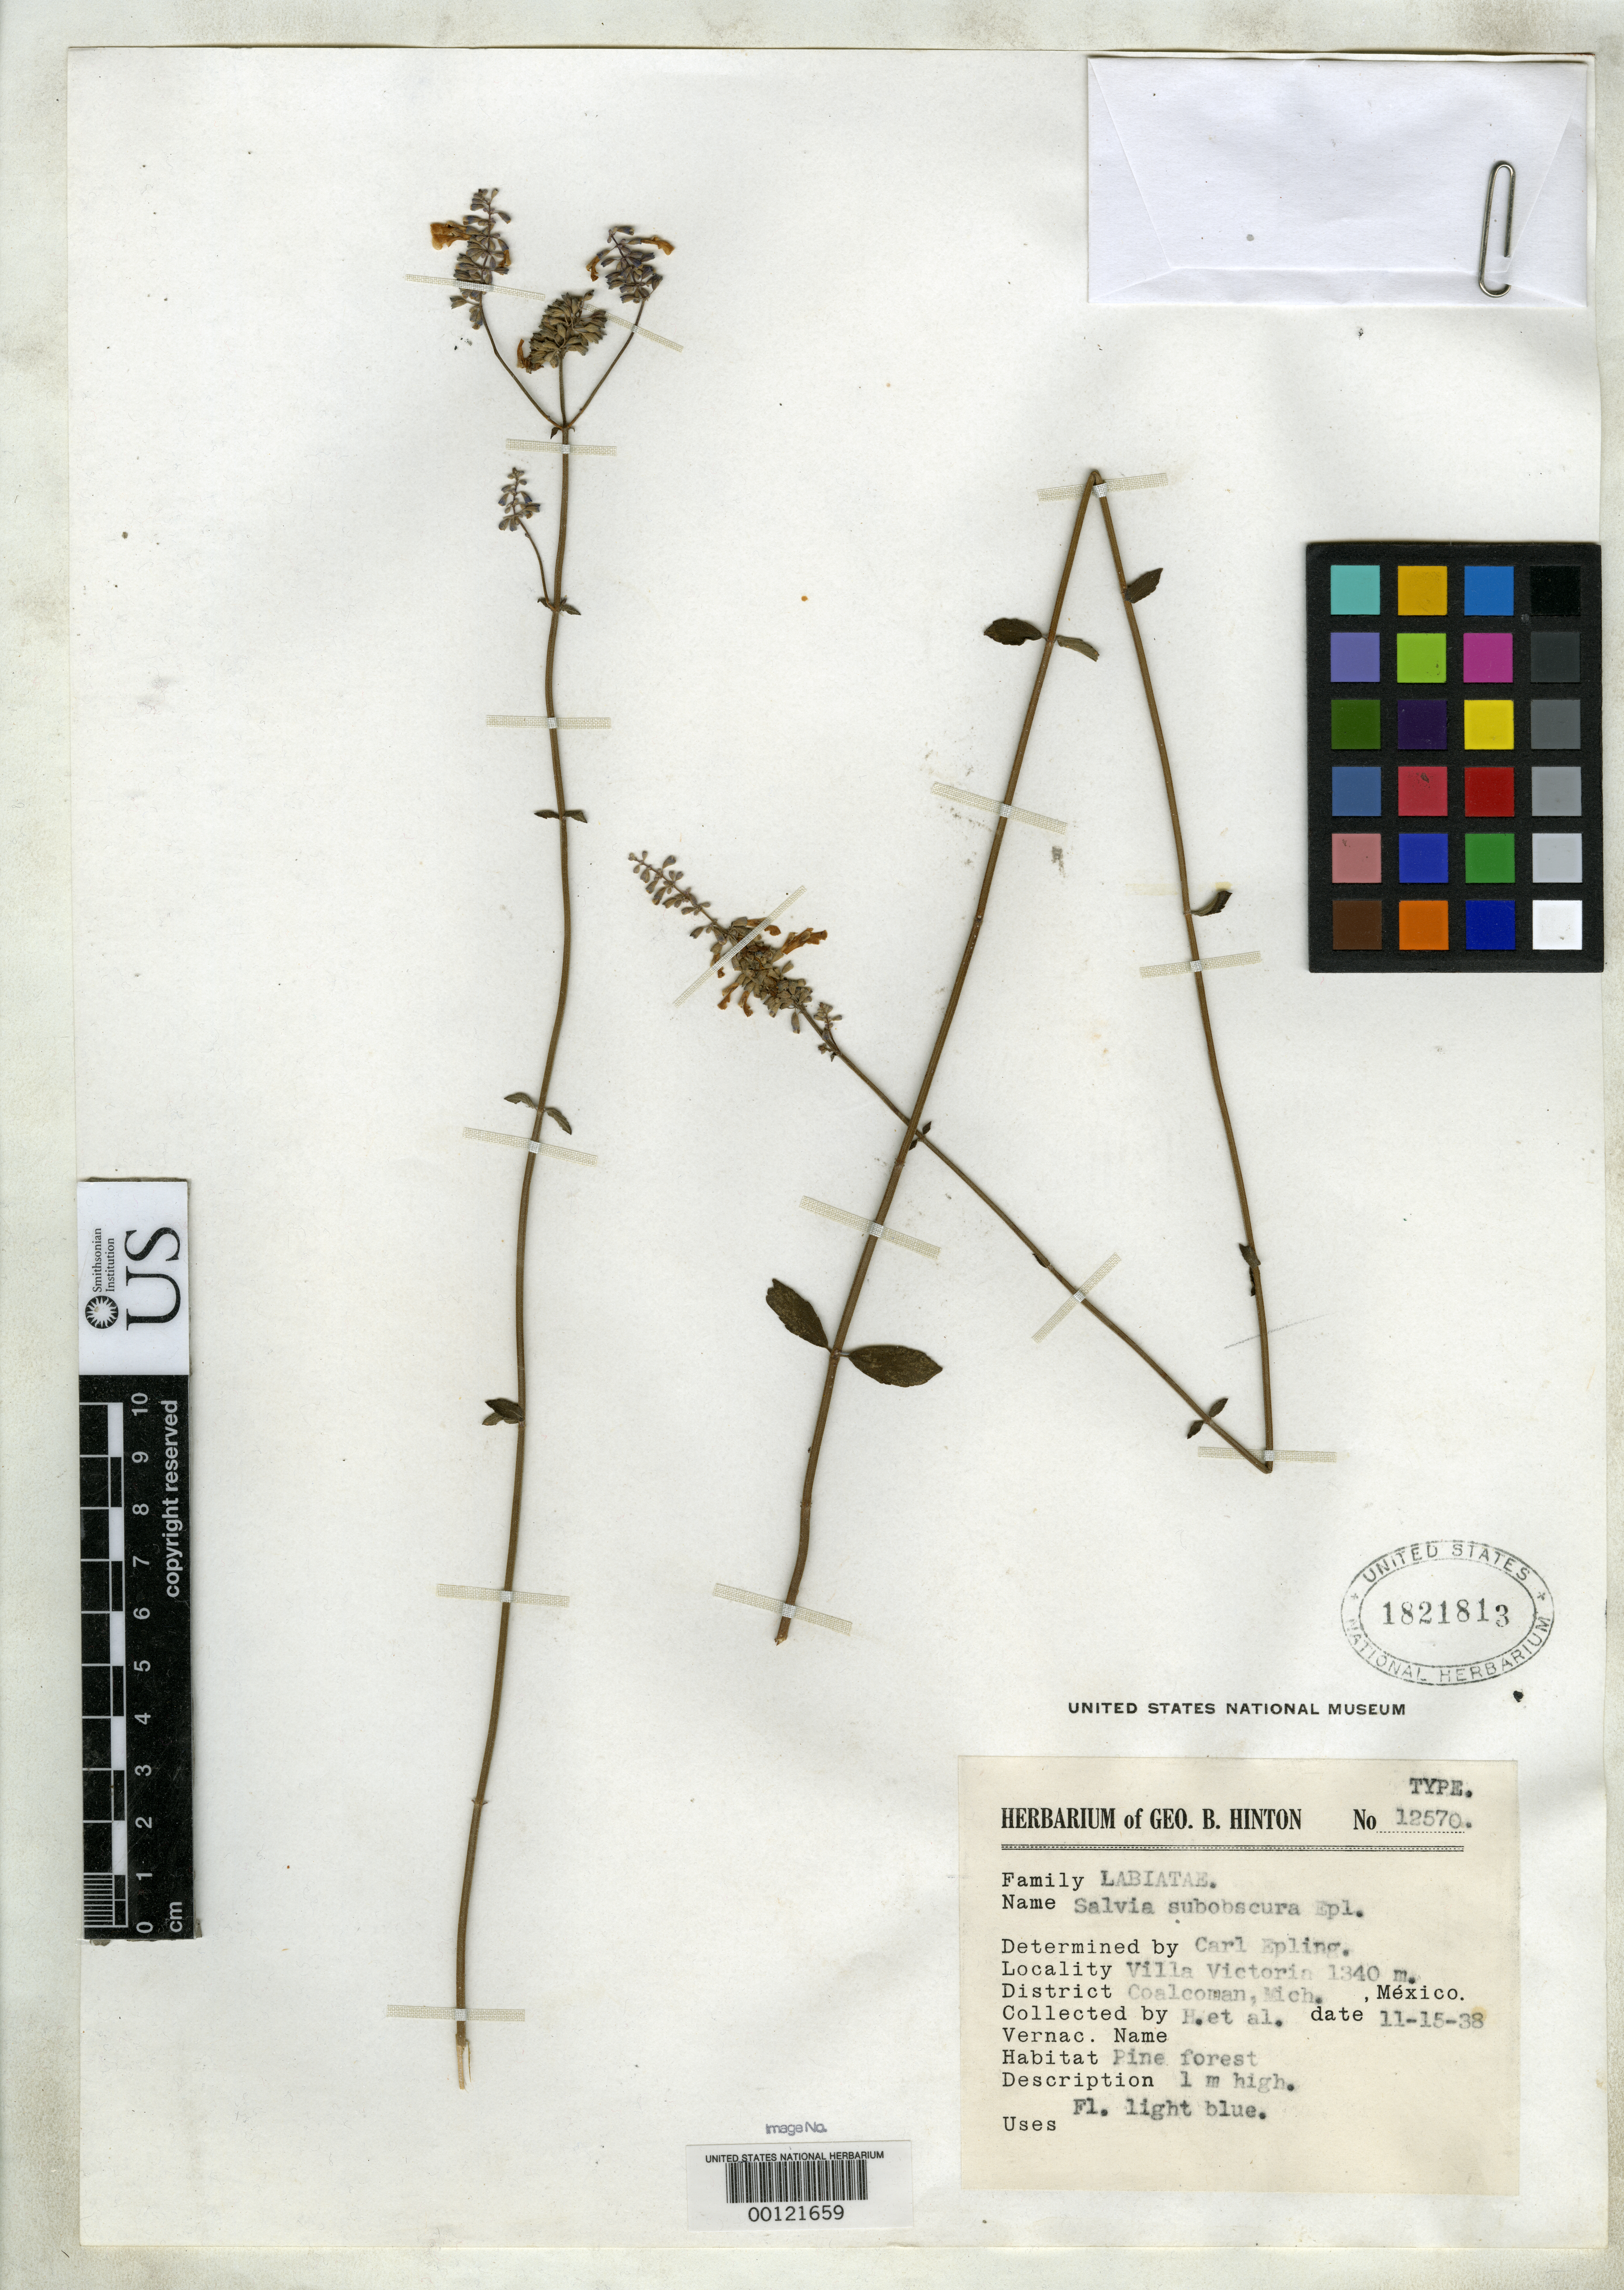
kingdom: Plantae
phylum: Tracheophyta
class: Magnoliopsida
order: Lamiales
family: Lamiaceae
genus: Salvia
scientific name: Salvia subobscura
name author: Epling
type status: Isotype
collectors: G. B. Hinton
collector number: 12570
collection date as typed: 15 Nov 1938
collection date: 1938-11-15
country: Mexico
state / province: Michoacán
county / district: Coalcoman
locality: Villa Victorin.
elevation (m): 1340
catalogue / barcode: US 1821813